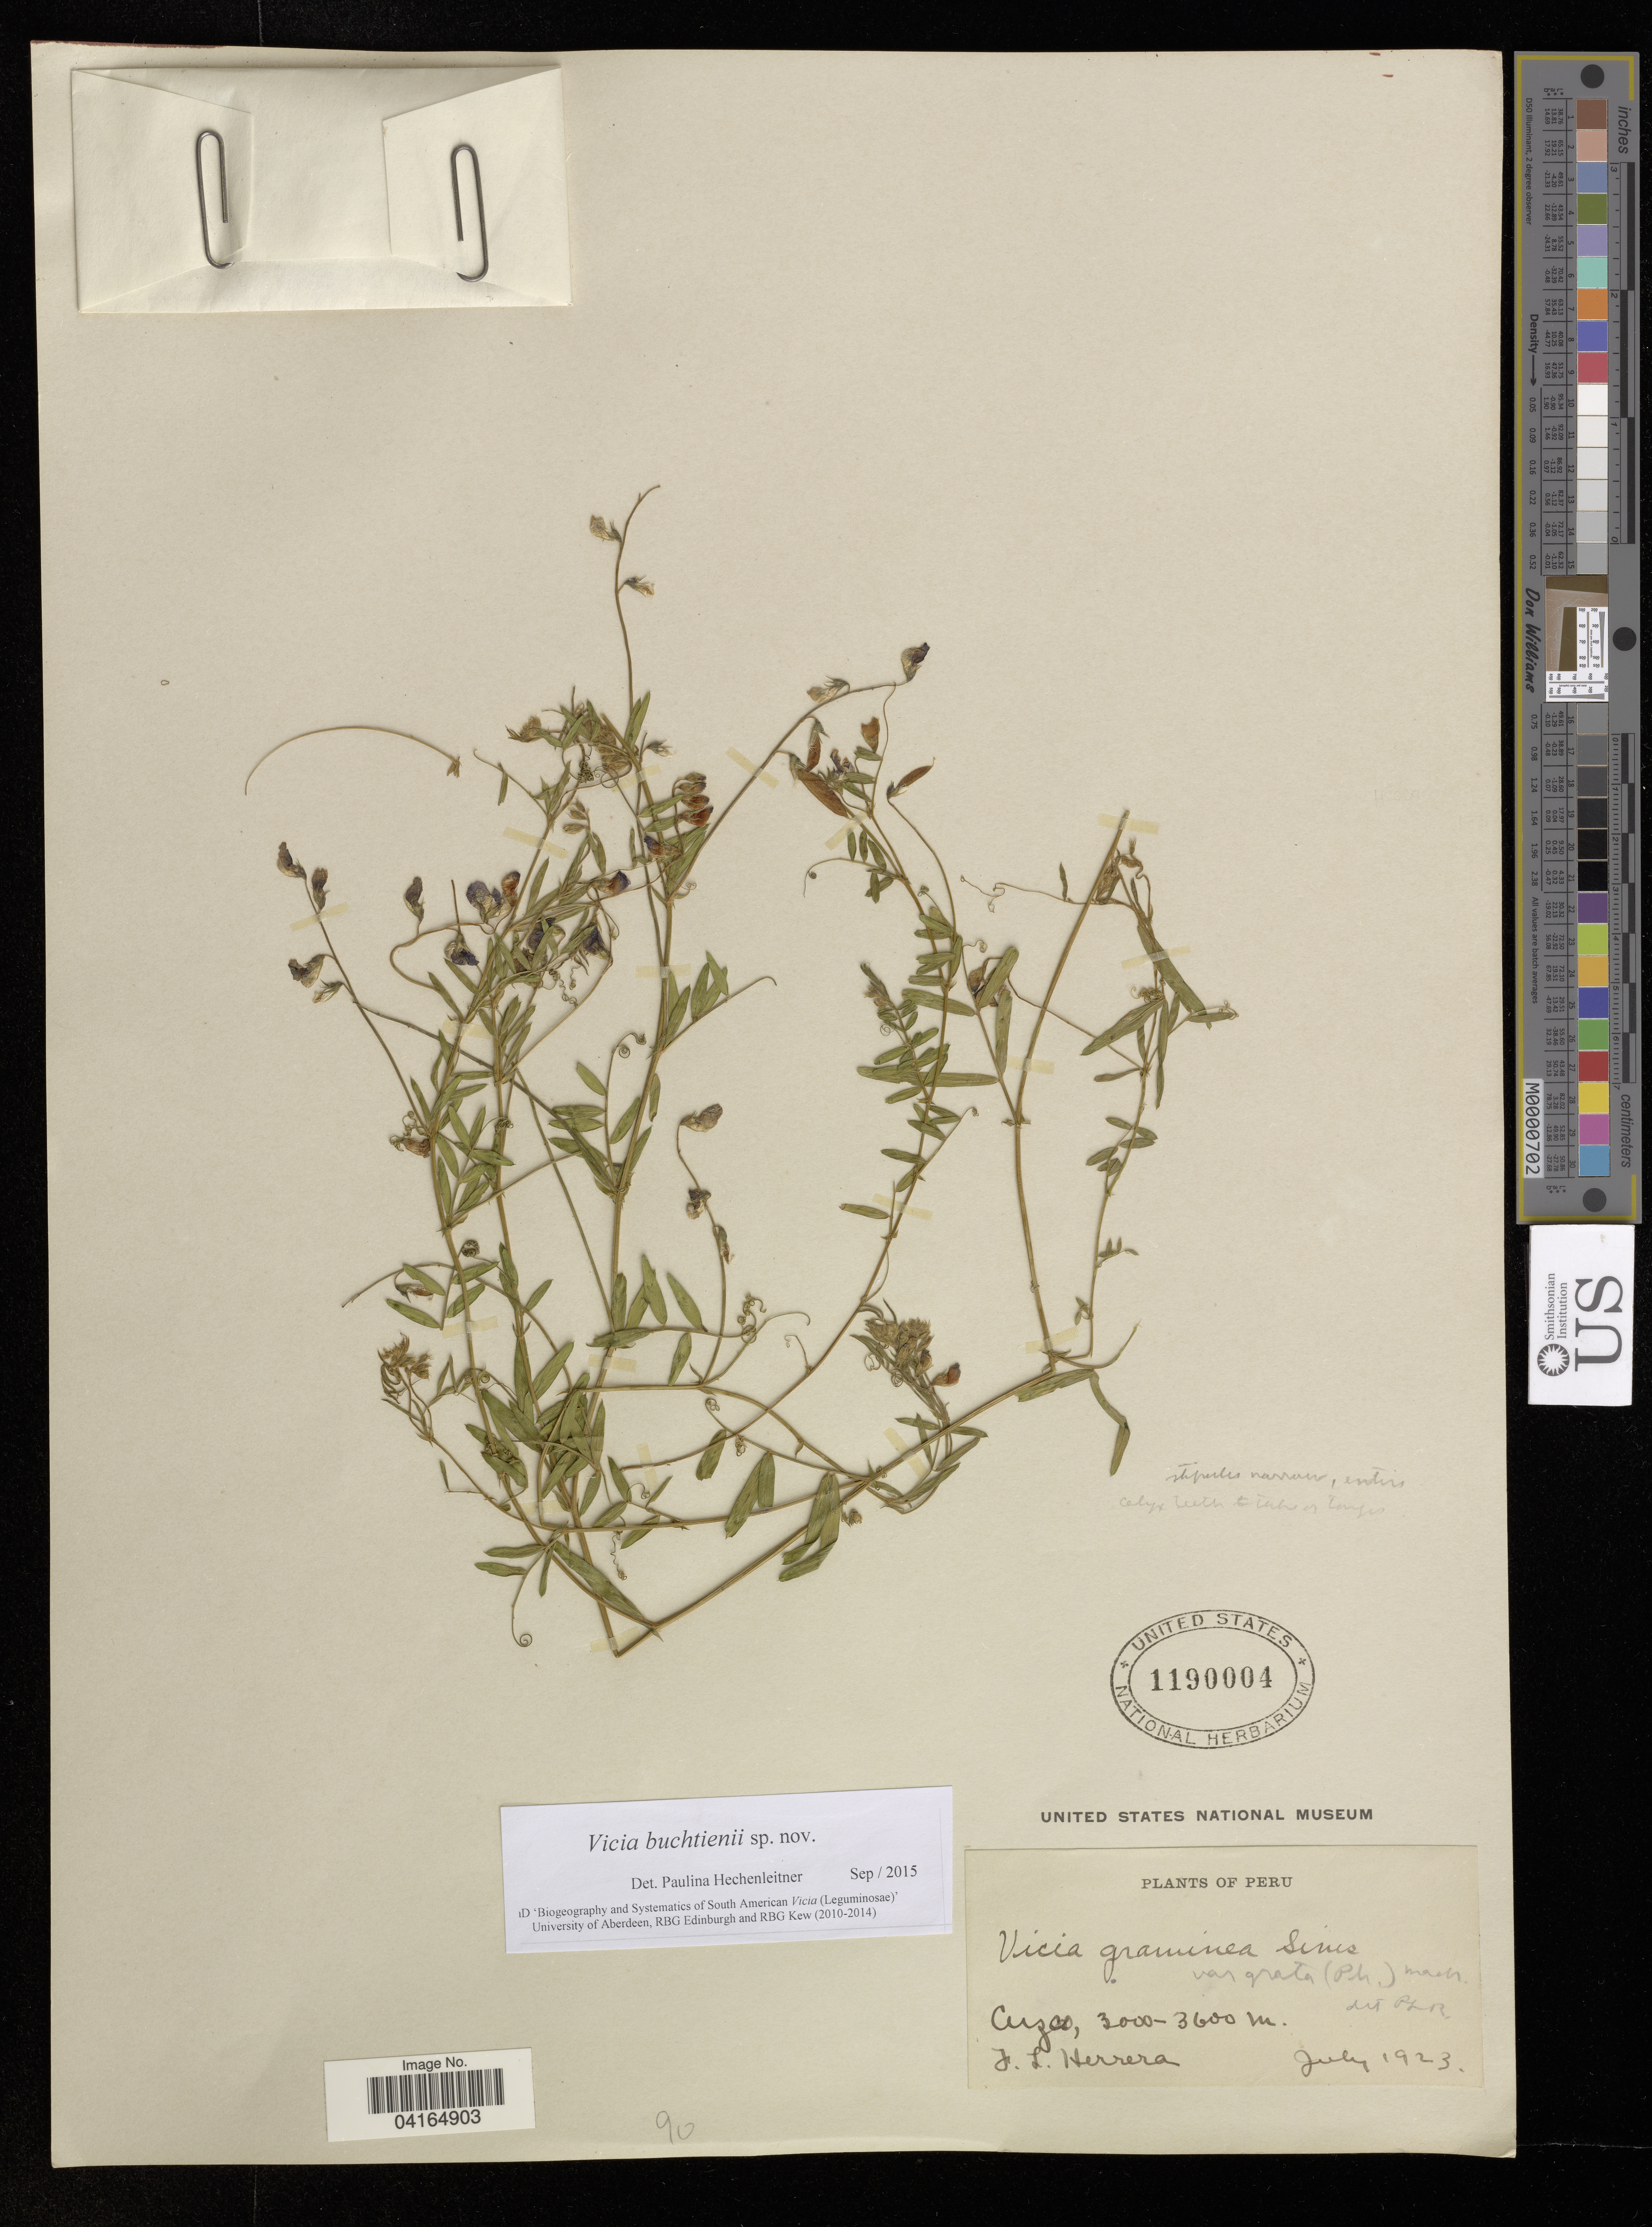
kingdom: Plantae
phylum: Tracheophyta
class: Magnoliopsida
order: Fabales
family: Fabaceae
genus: Vicia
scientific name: Vicia buchtienii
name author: Hechenleitner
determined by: Hechenleitner, Paulina, RBG Edinburgh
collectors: J. L. Herrera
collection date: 1923-07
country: Peru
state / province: Cusco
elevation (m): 3000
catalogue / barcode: US 1190004